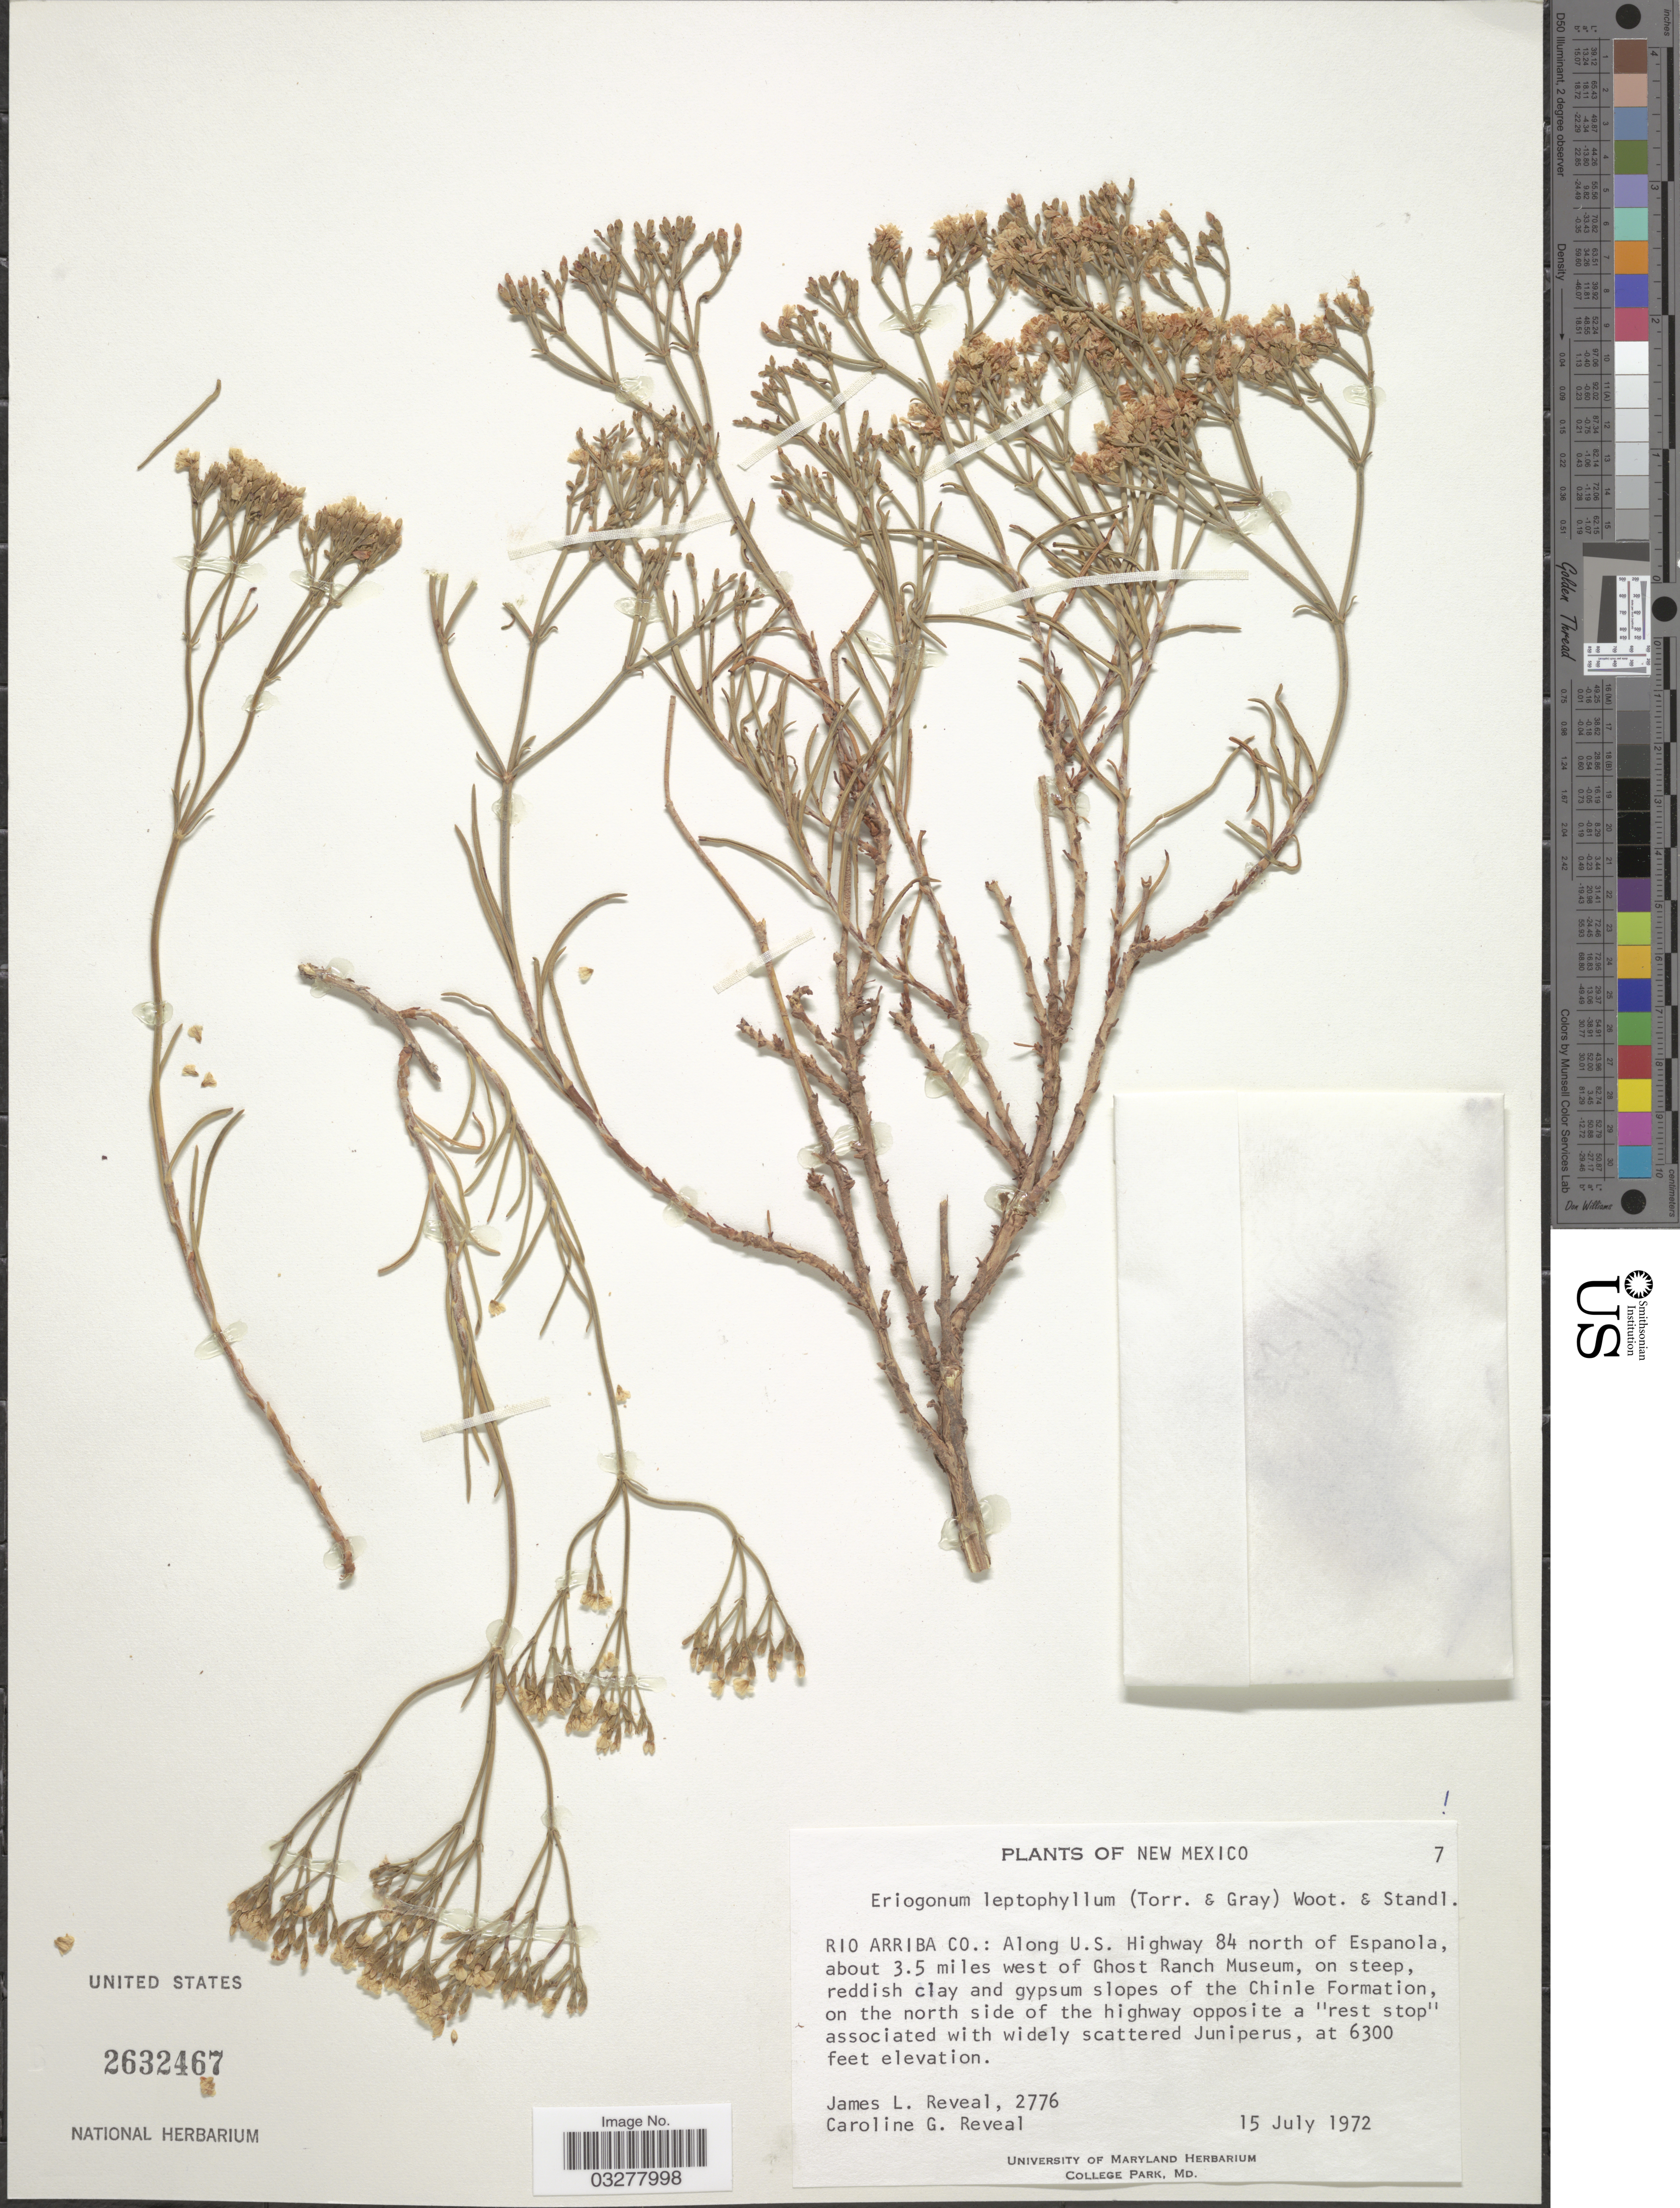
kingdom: Plantae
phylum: Tracheophyta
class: Magnoliopsida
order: Caryophyllales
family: Polygonaceae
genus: Eriogonum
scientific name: Eriogonum leptophyllum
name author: (Torr.) Wooton & Standl.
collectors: J. L. Reveal & C. G. Reveal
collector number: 2776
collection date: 1972-07-15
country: United States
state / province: New Mexico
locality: Rio Arriba Co.: Along U.S. Highway 84 north of Espanola, about 3.5 miles west of Ghost Ranch Museum.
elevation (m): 1920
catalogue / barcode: US 2632467